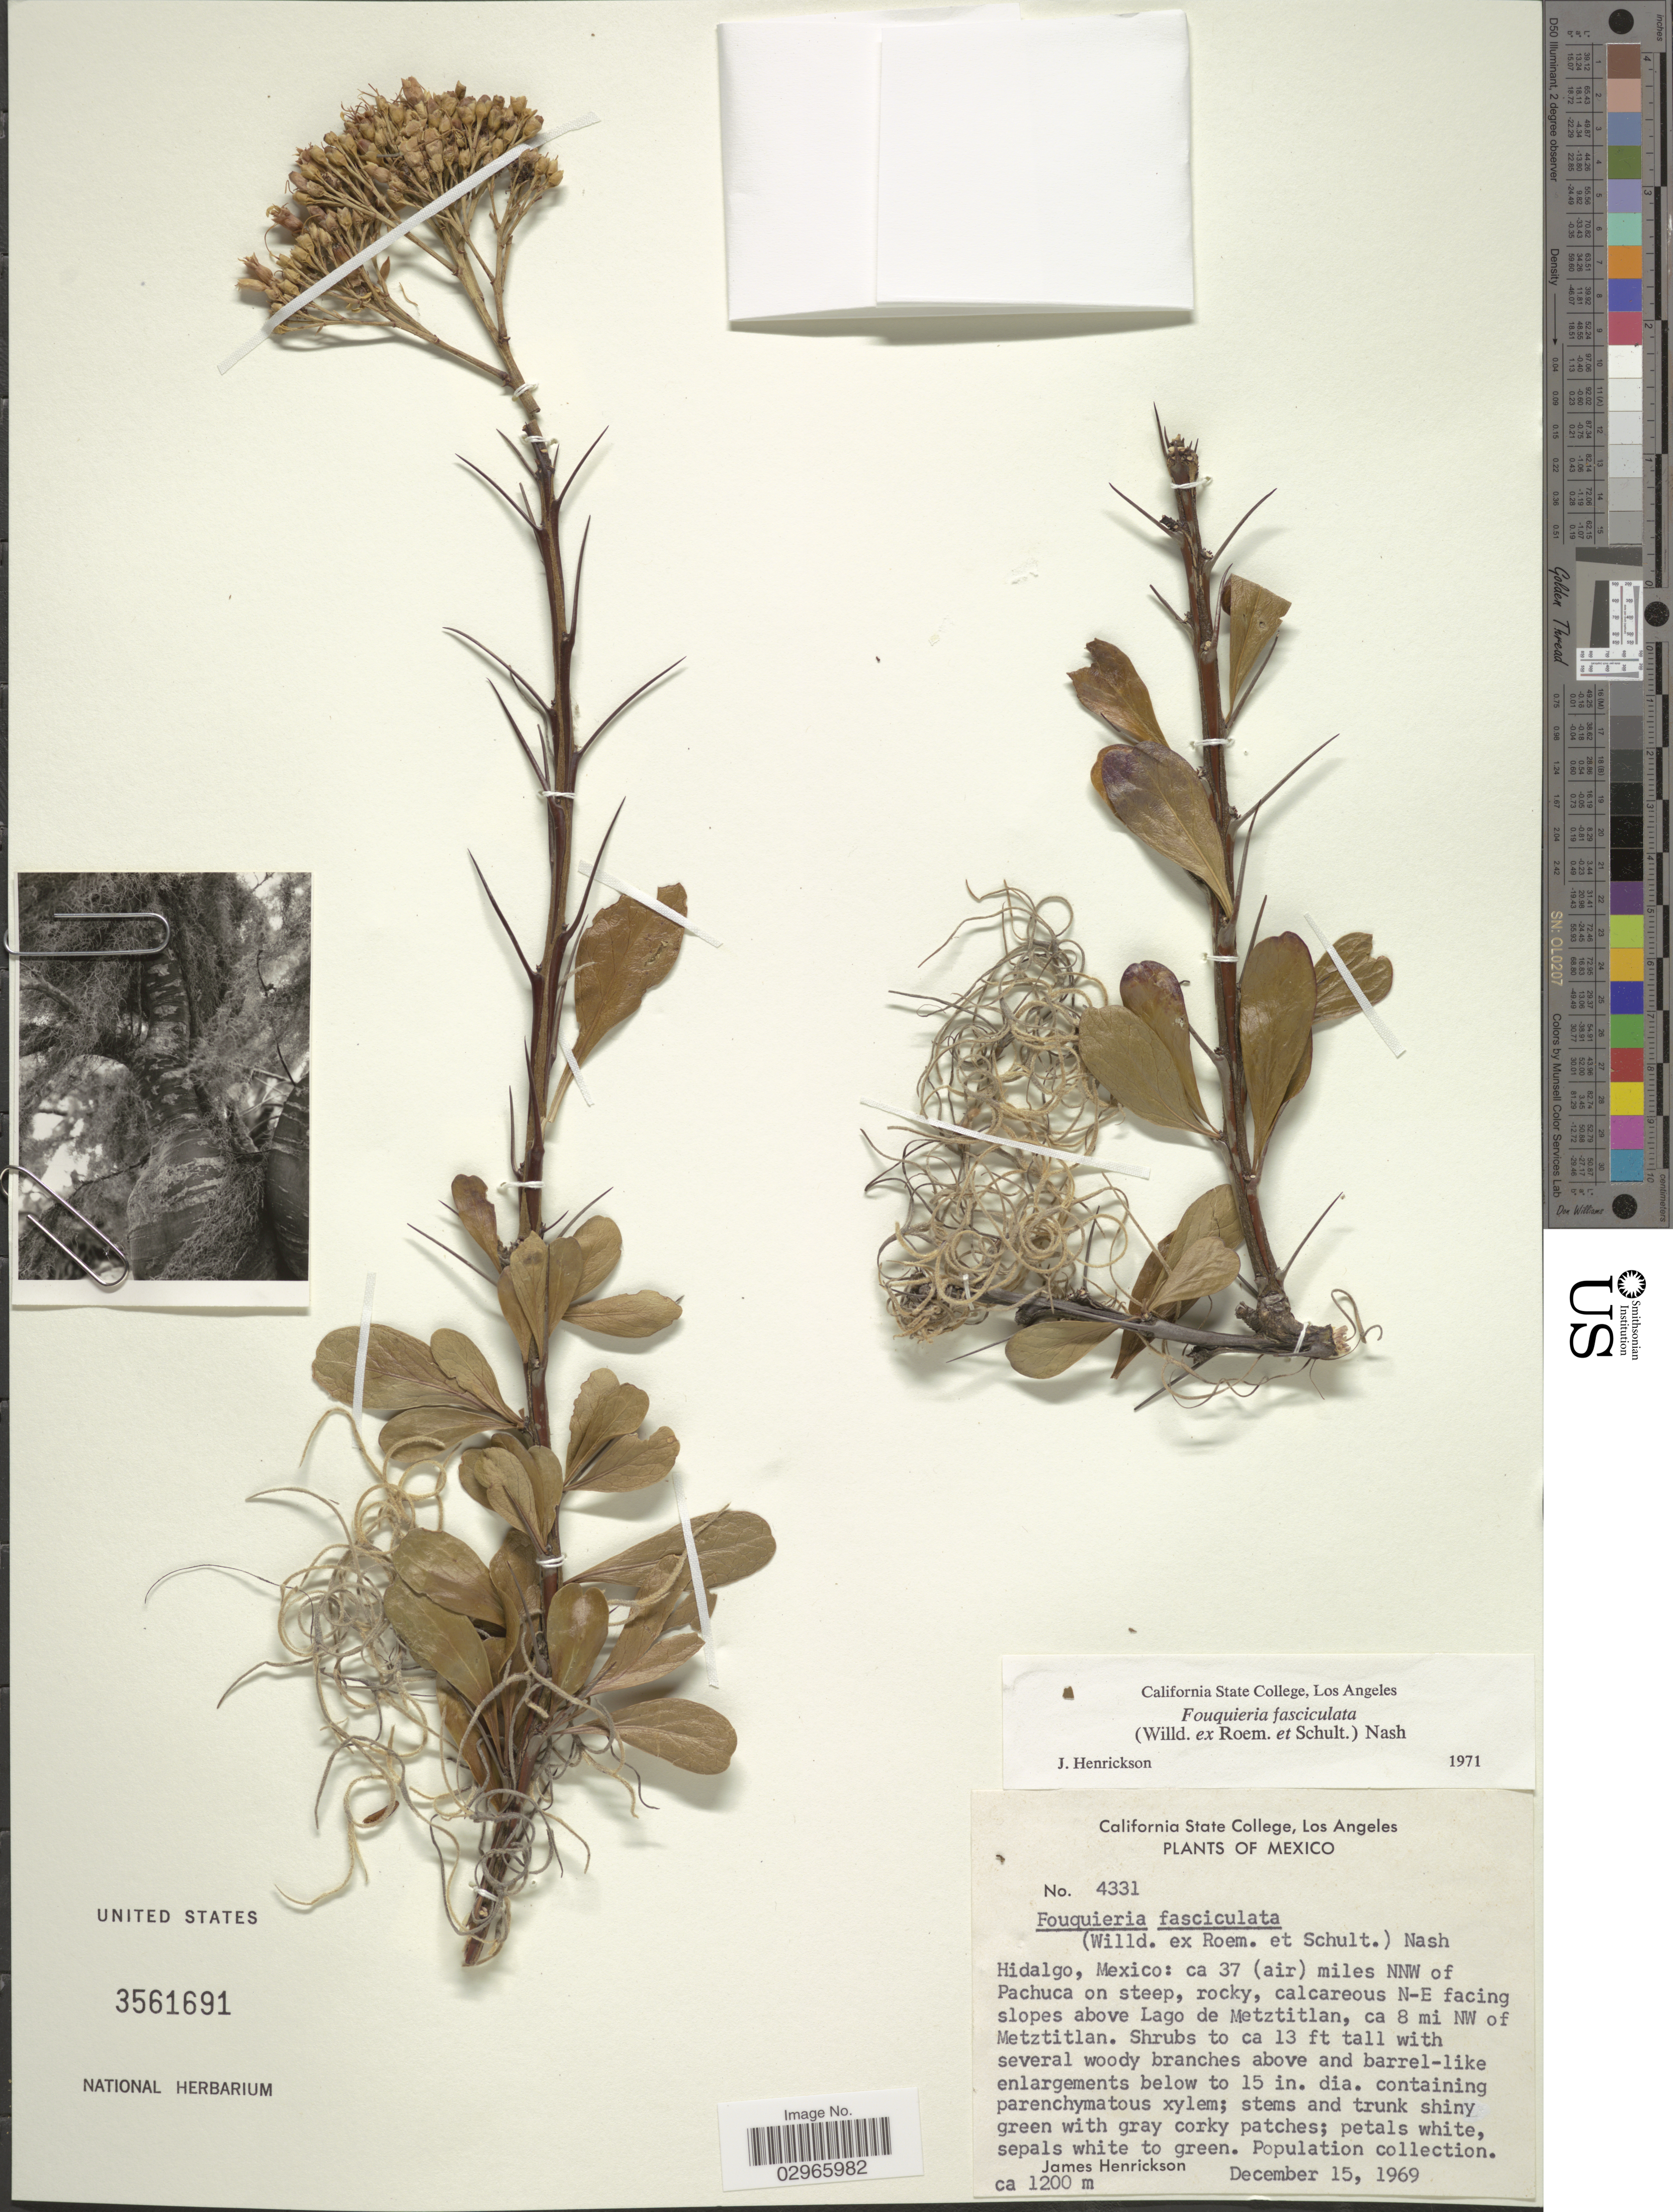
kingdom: Plantae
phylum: Tracheophyta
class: Magnoliopsida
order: Ericales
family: Fouquieriaceae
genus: Fouquieria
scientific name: Fouquieria fasciculata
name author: (Humb. ex Roem. & Schult.) Nash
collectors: J. Henrickson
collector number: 4331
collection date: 1969-12-15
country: Mexico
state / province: Hidalgo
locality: Ca 37 (air) miles NNW of Pachuca on steep, rocky, calcareous N-E facing slopes above Lago de Metztitlan, ca 8 mi NW of Metztitlan.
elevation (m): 1200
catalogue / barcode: US 3561691